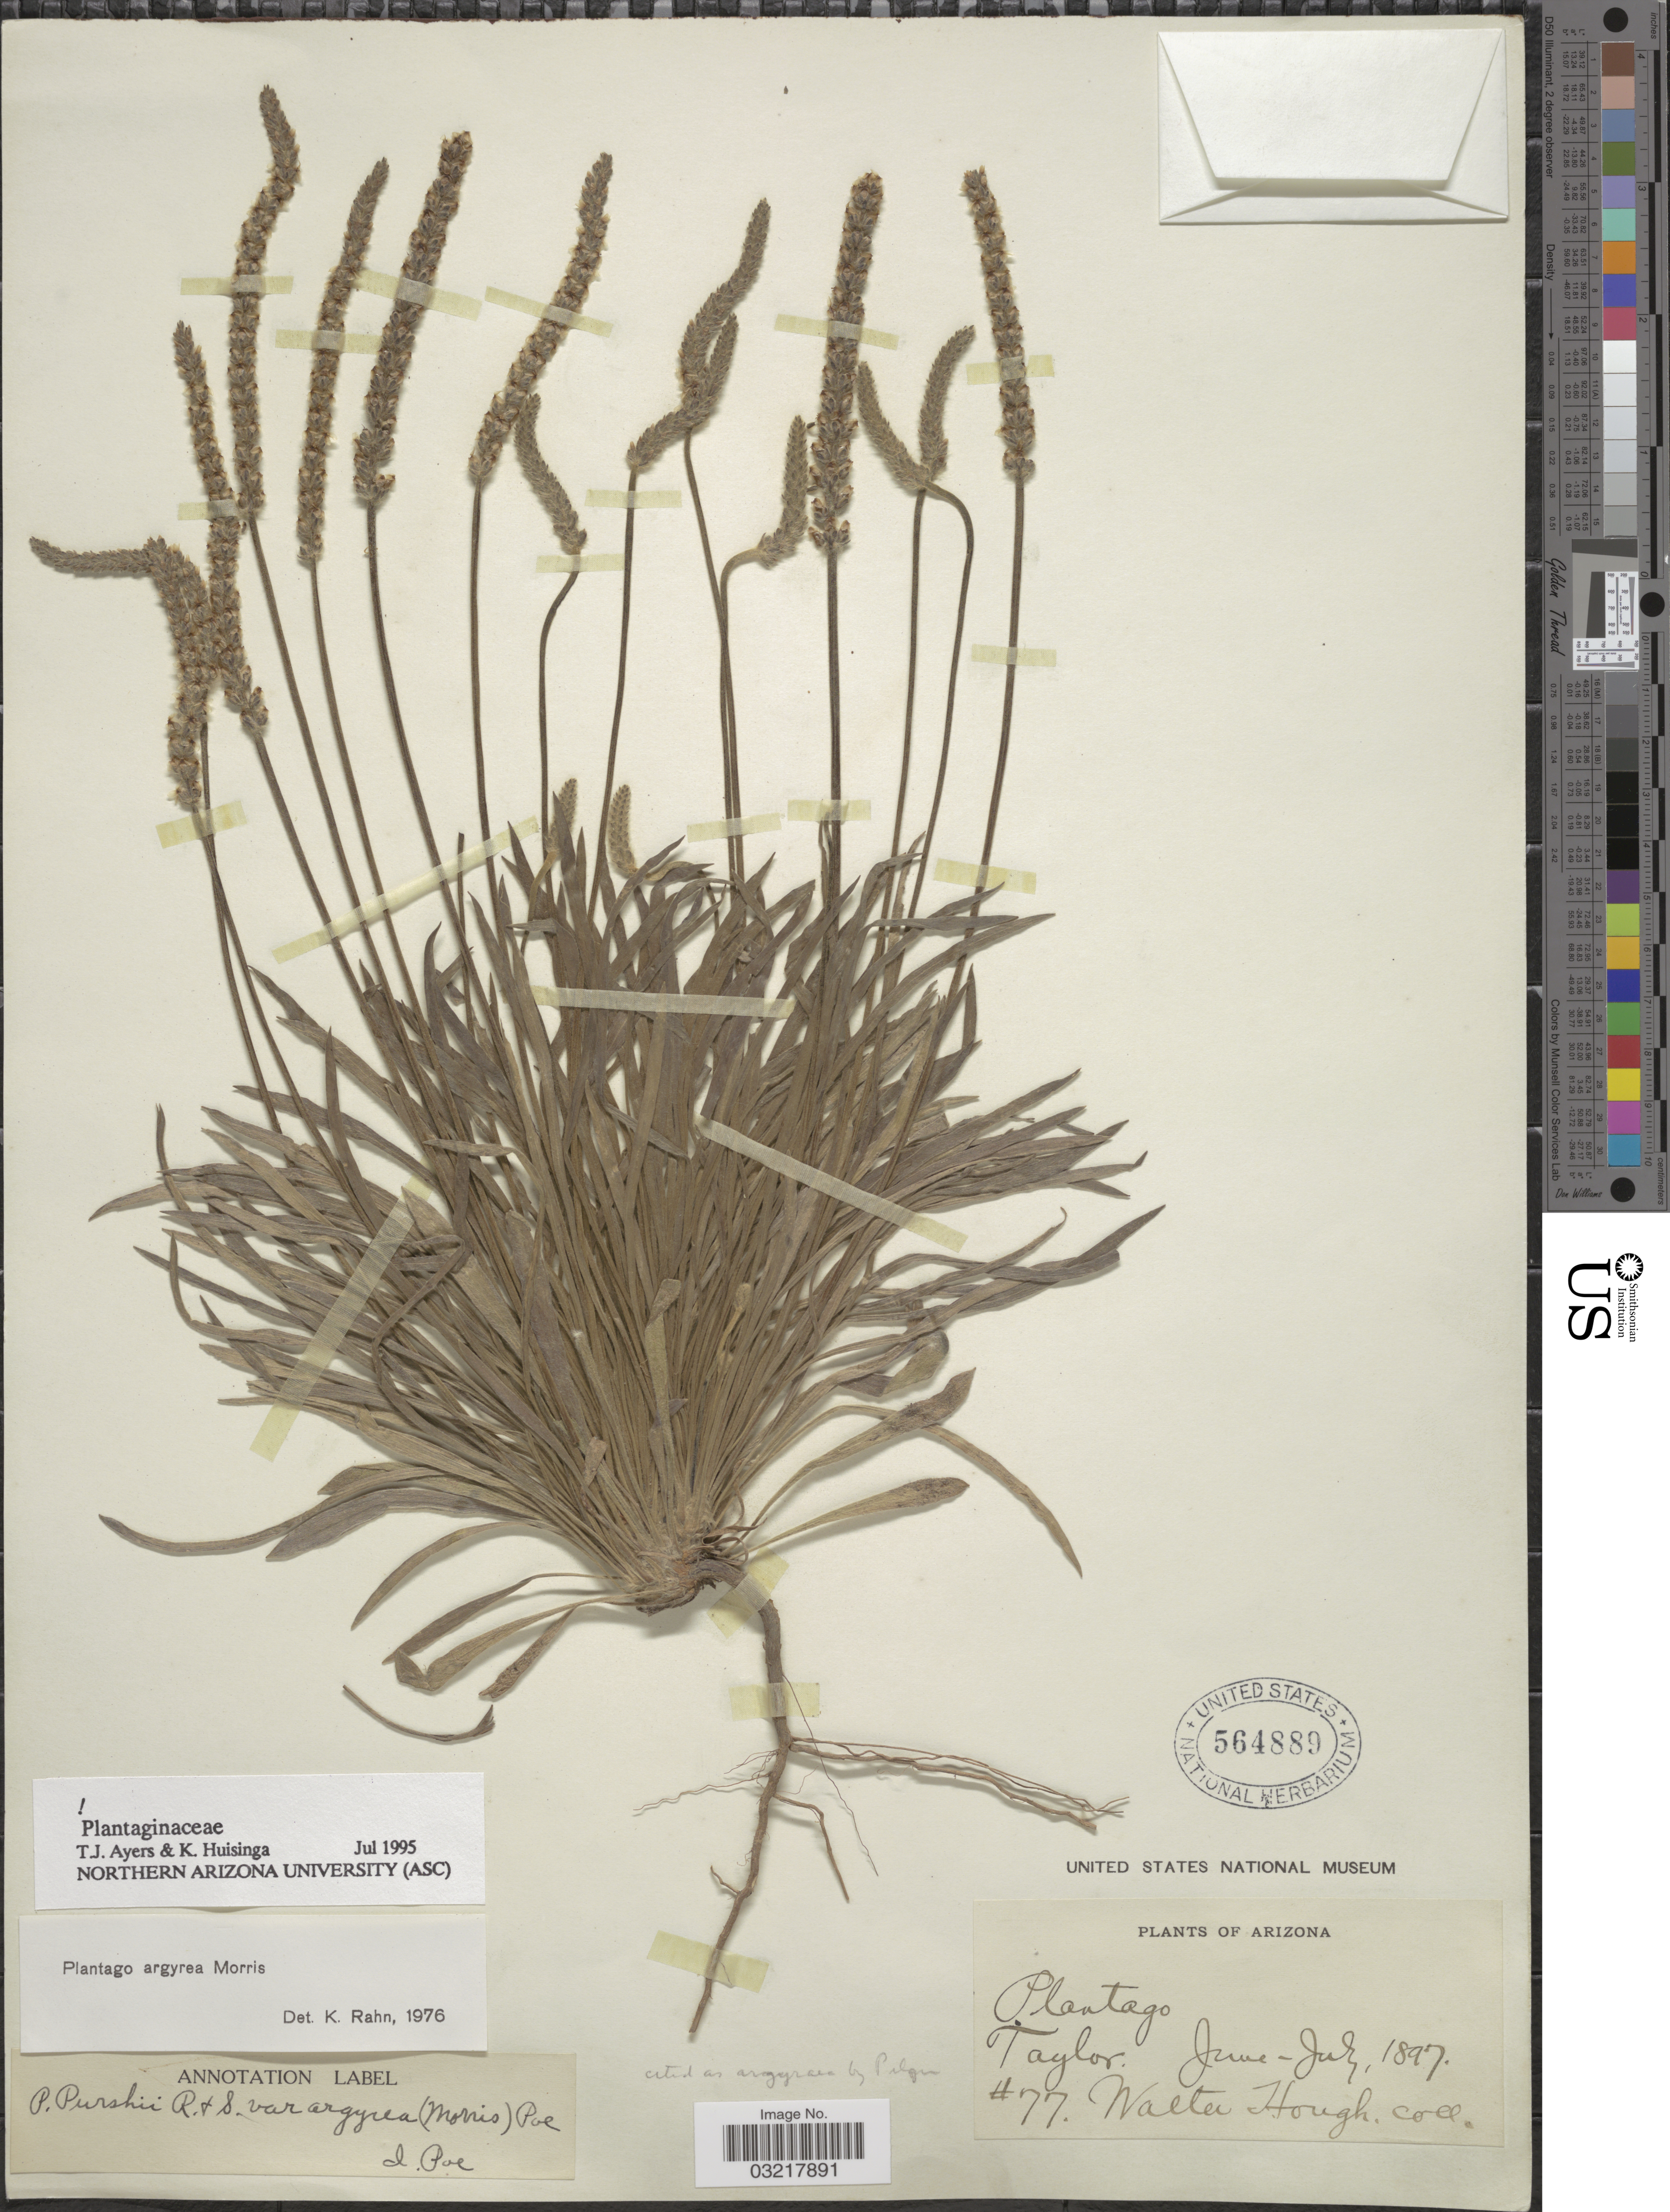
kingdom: Plantae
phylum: Tracheophyta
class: Magnoliopsida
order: Lamiales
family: Plantaginaceae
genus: Plantago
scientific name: Plantago argyrea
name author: E. Morris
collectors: W. Hough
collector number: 77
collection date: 1897-06/1897-07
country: United States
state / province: Arizona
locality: Taylor.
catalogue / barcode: US 564889